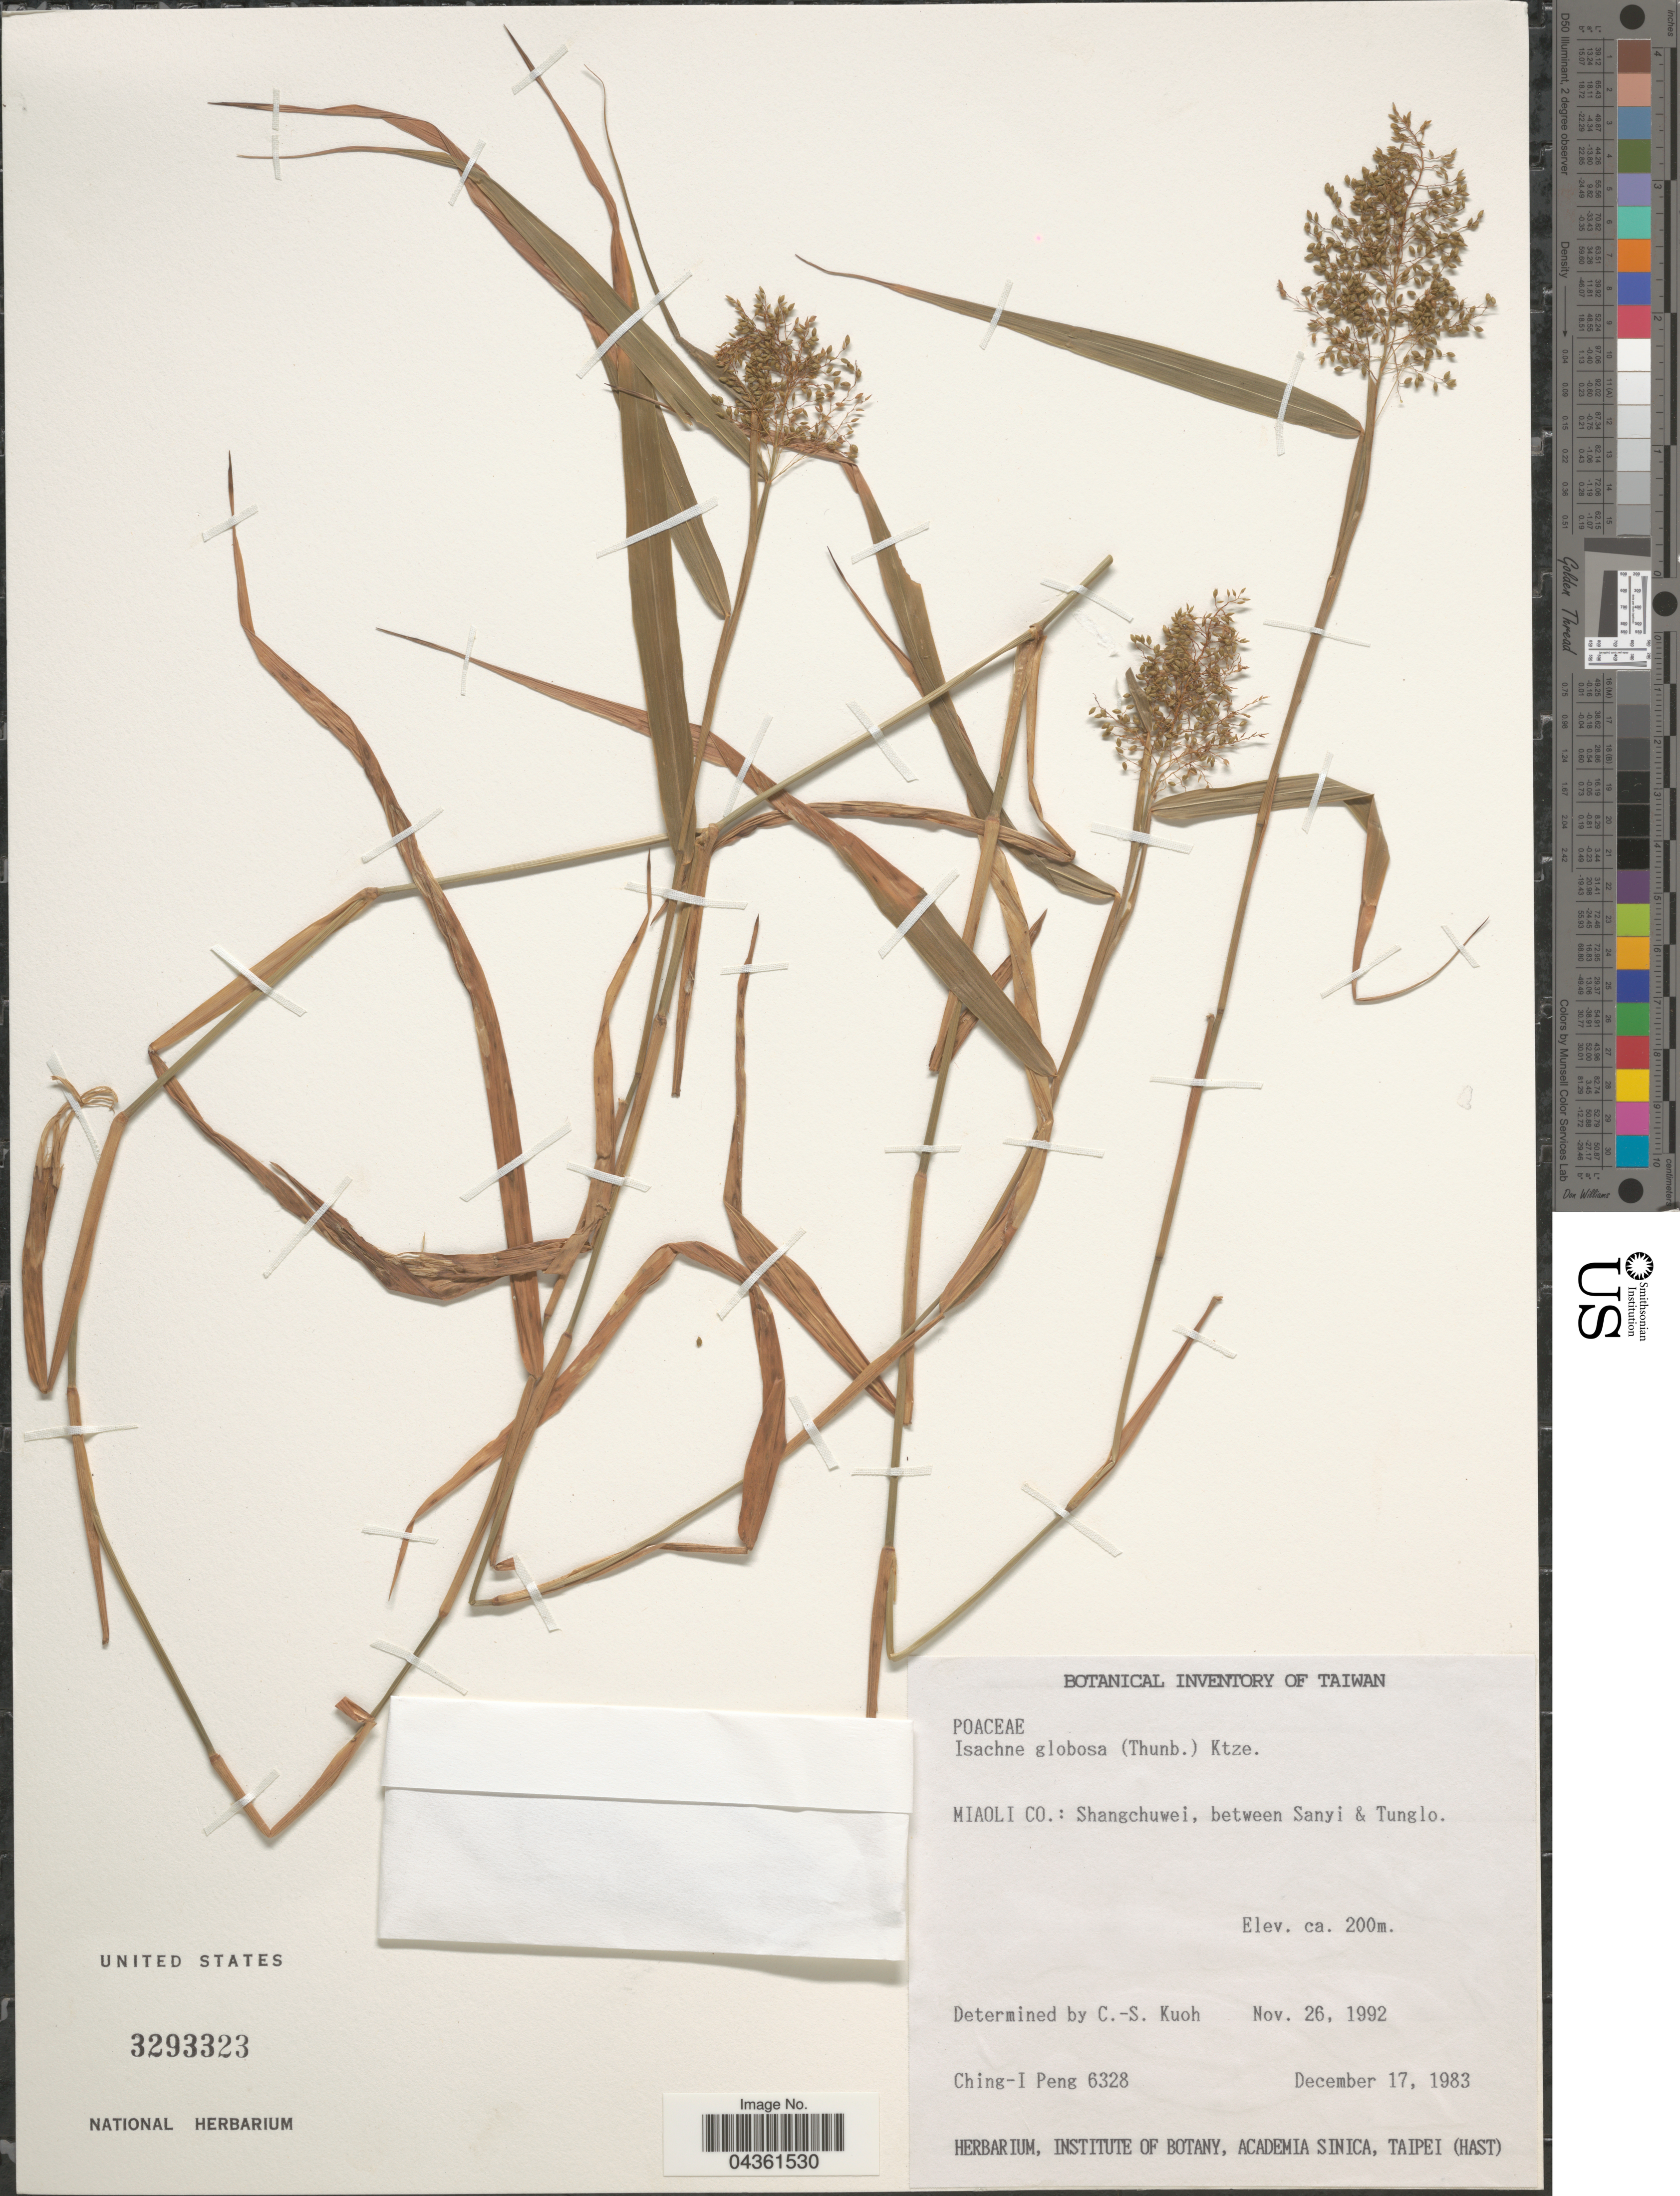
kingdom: Plantae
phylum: Tracheophyta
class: Liliopsida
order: Poales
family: Poaceae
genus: Isachne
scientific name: Isachne globosa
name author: (Thunb.) Kuntze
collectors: C.-I Peng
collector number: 6328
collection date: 1983-12-17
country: Taiwan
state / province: Miaoli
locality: Miaoli Co.: Shangchuwei, between Sanyi & Tunglo.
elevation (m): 200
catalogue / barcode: US 3293323